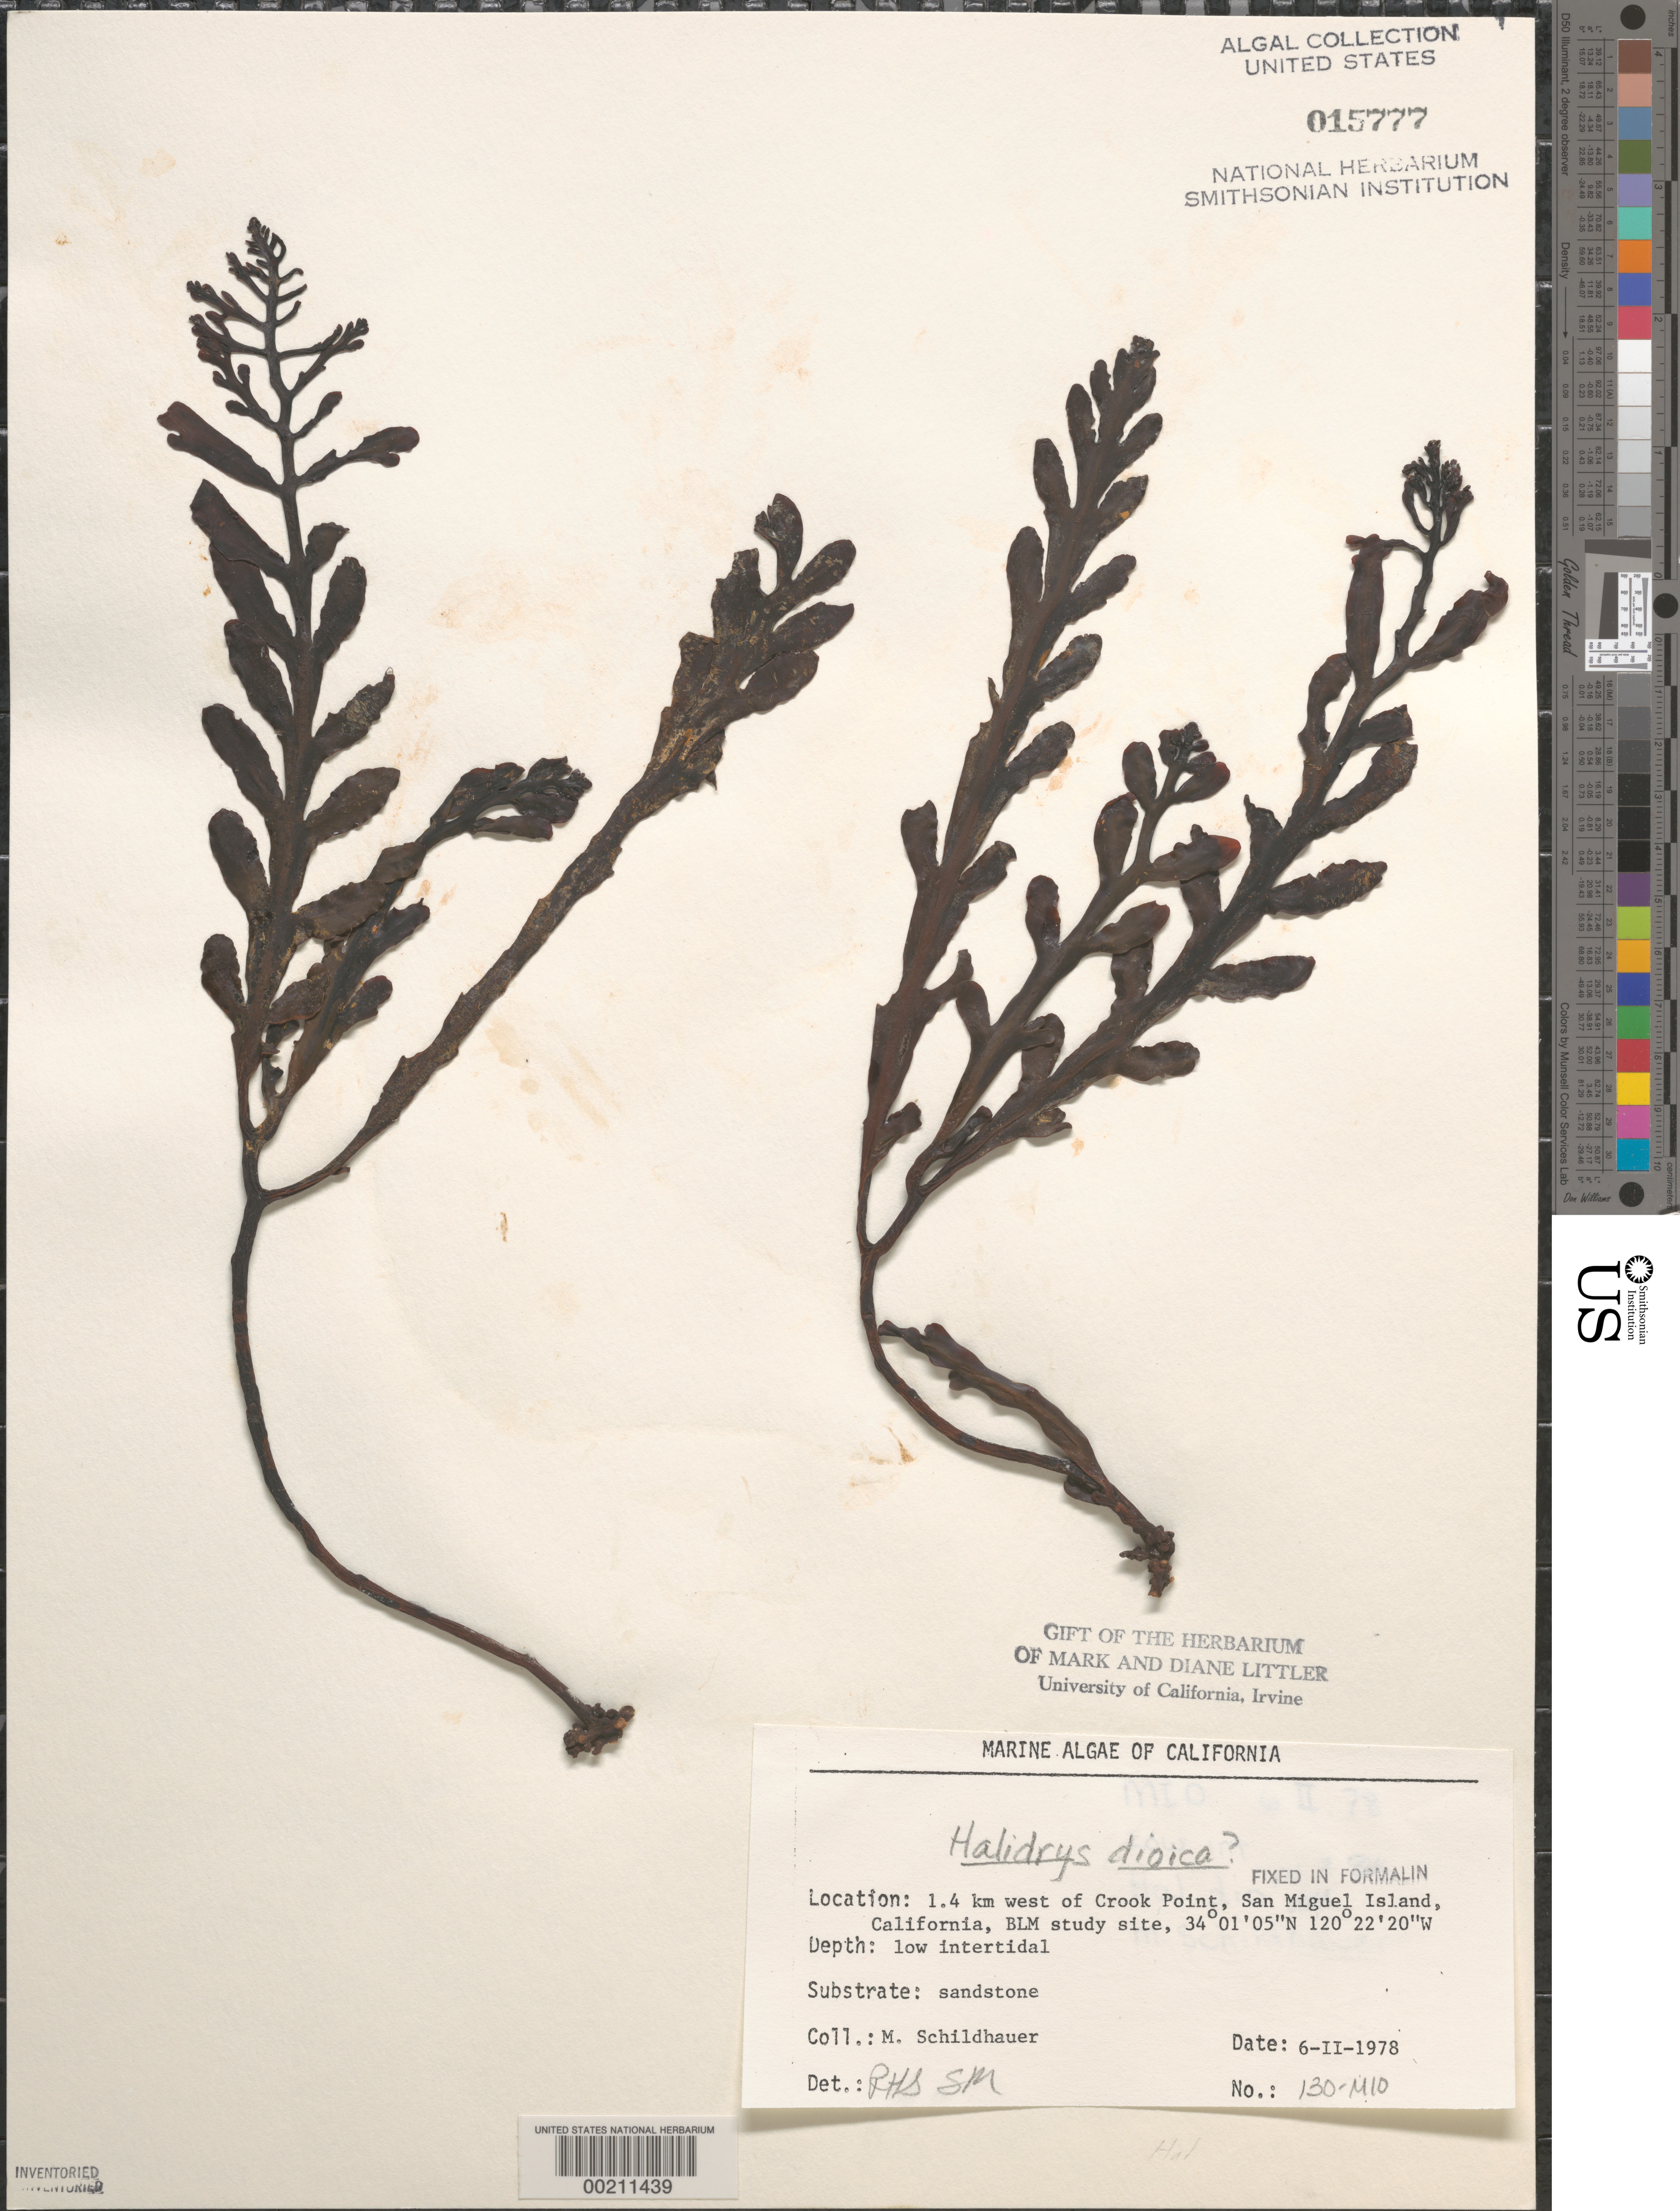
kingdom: Chromista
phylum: Ochrophyta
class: Phaeophyceae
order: Fucales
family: Sargassaceae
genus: Halidrys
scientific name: Halidrys dioica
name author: N.L. Gardner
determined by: Sims, Robert H.; Murray, S. N.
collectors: M. Schildhauer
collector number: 130-mio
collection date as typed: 06 Feb 1978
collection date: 1978-02-06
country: United States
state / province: California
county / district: Santa Barbara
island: San Miguel Island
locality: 1.4 km north of Crook Point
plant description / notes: BLM-SOCALBIGHT Rocky Intertidal Survey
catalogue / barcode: US 15777